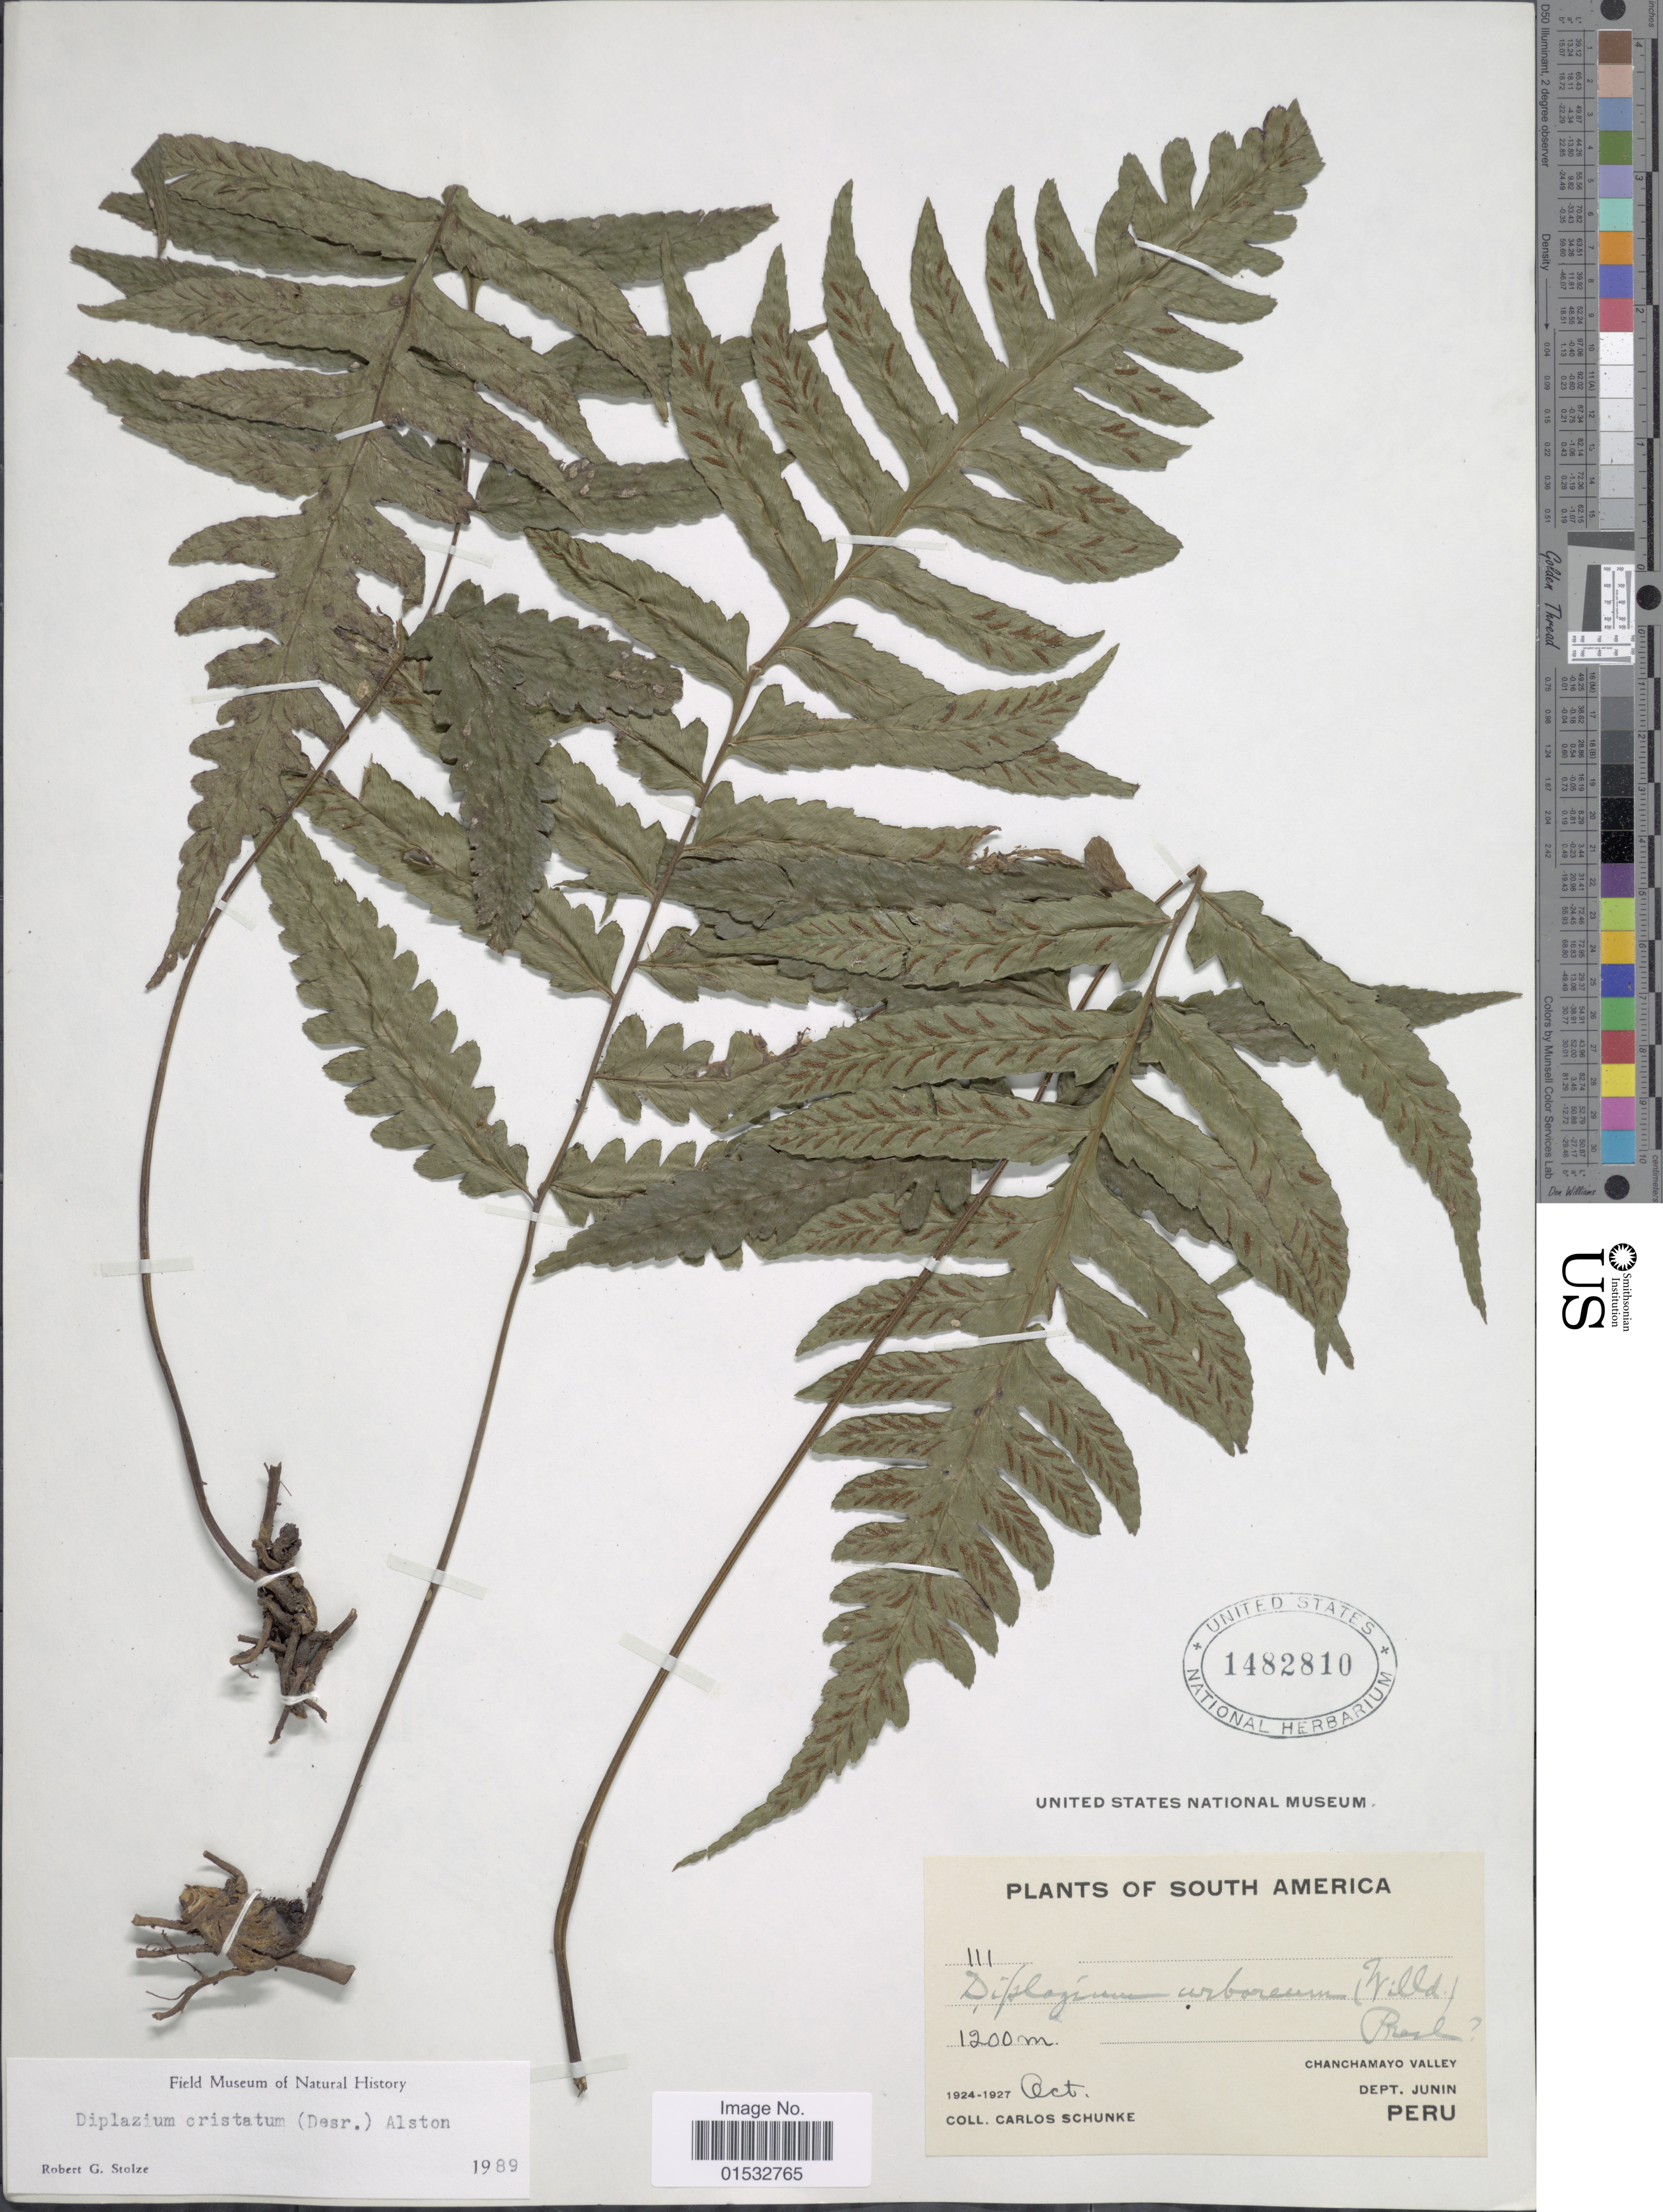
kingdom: Plantae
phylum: Tracheophyta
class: Polypodiopsida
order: Polypodiales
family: Athyriaceae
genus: Diplazium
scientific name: Diplazium cristatum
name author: (Desr.) Alston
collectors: C. Schunke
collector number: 111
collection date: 1924-10/1927-10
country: Peru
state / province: Junín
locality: Chanchamayo Valley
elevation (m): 1200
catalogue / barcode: US 1482810